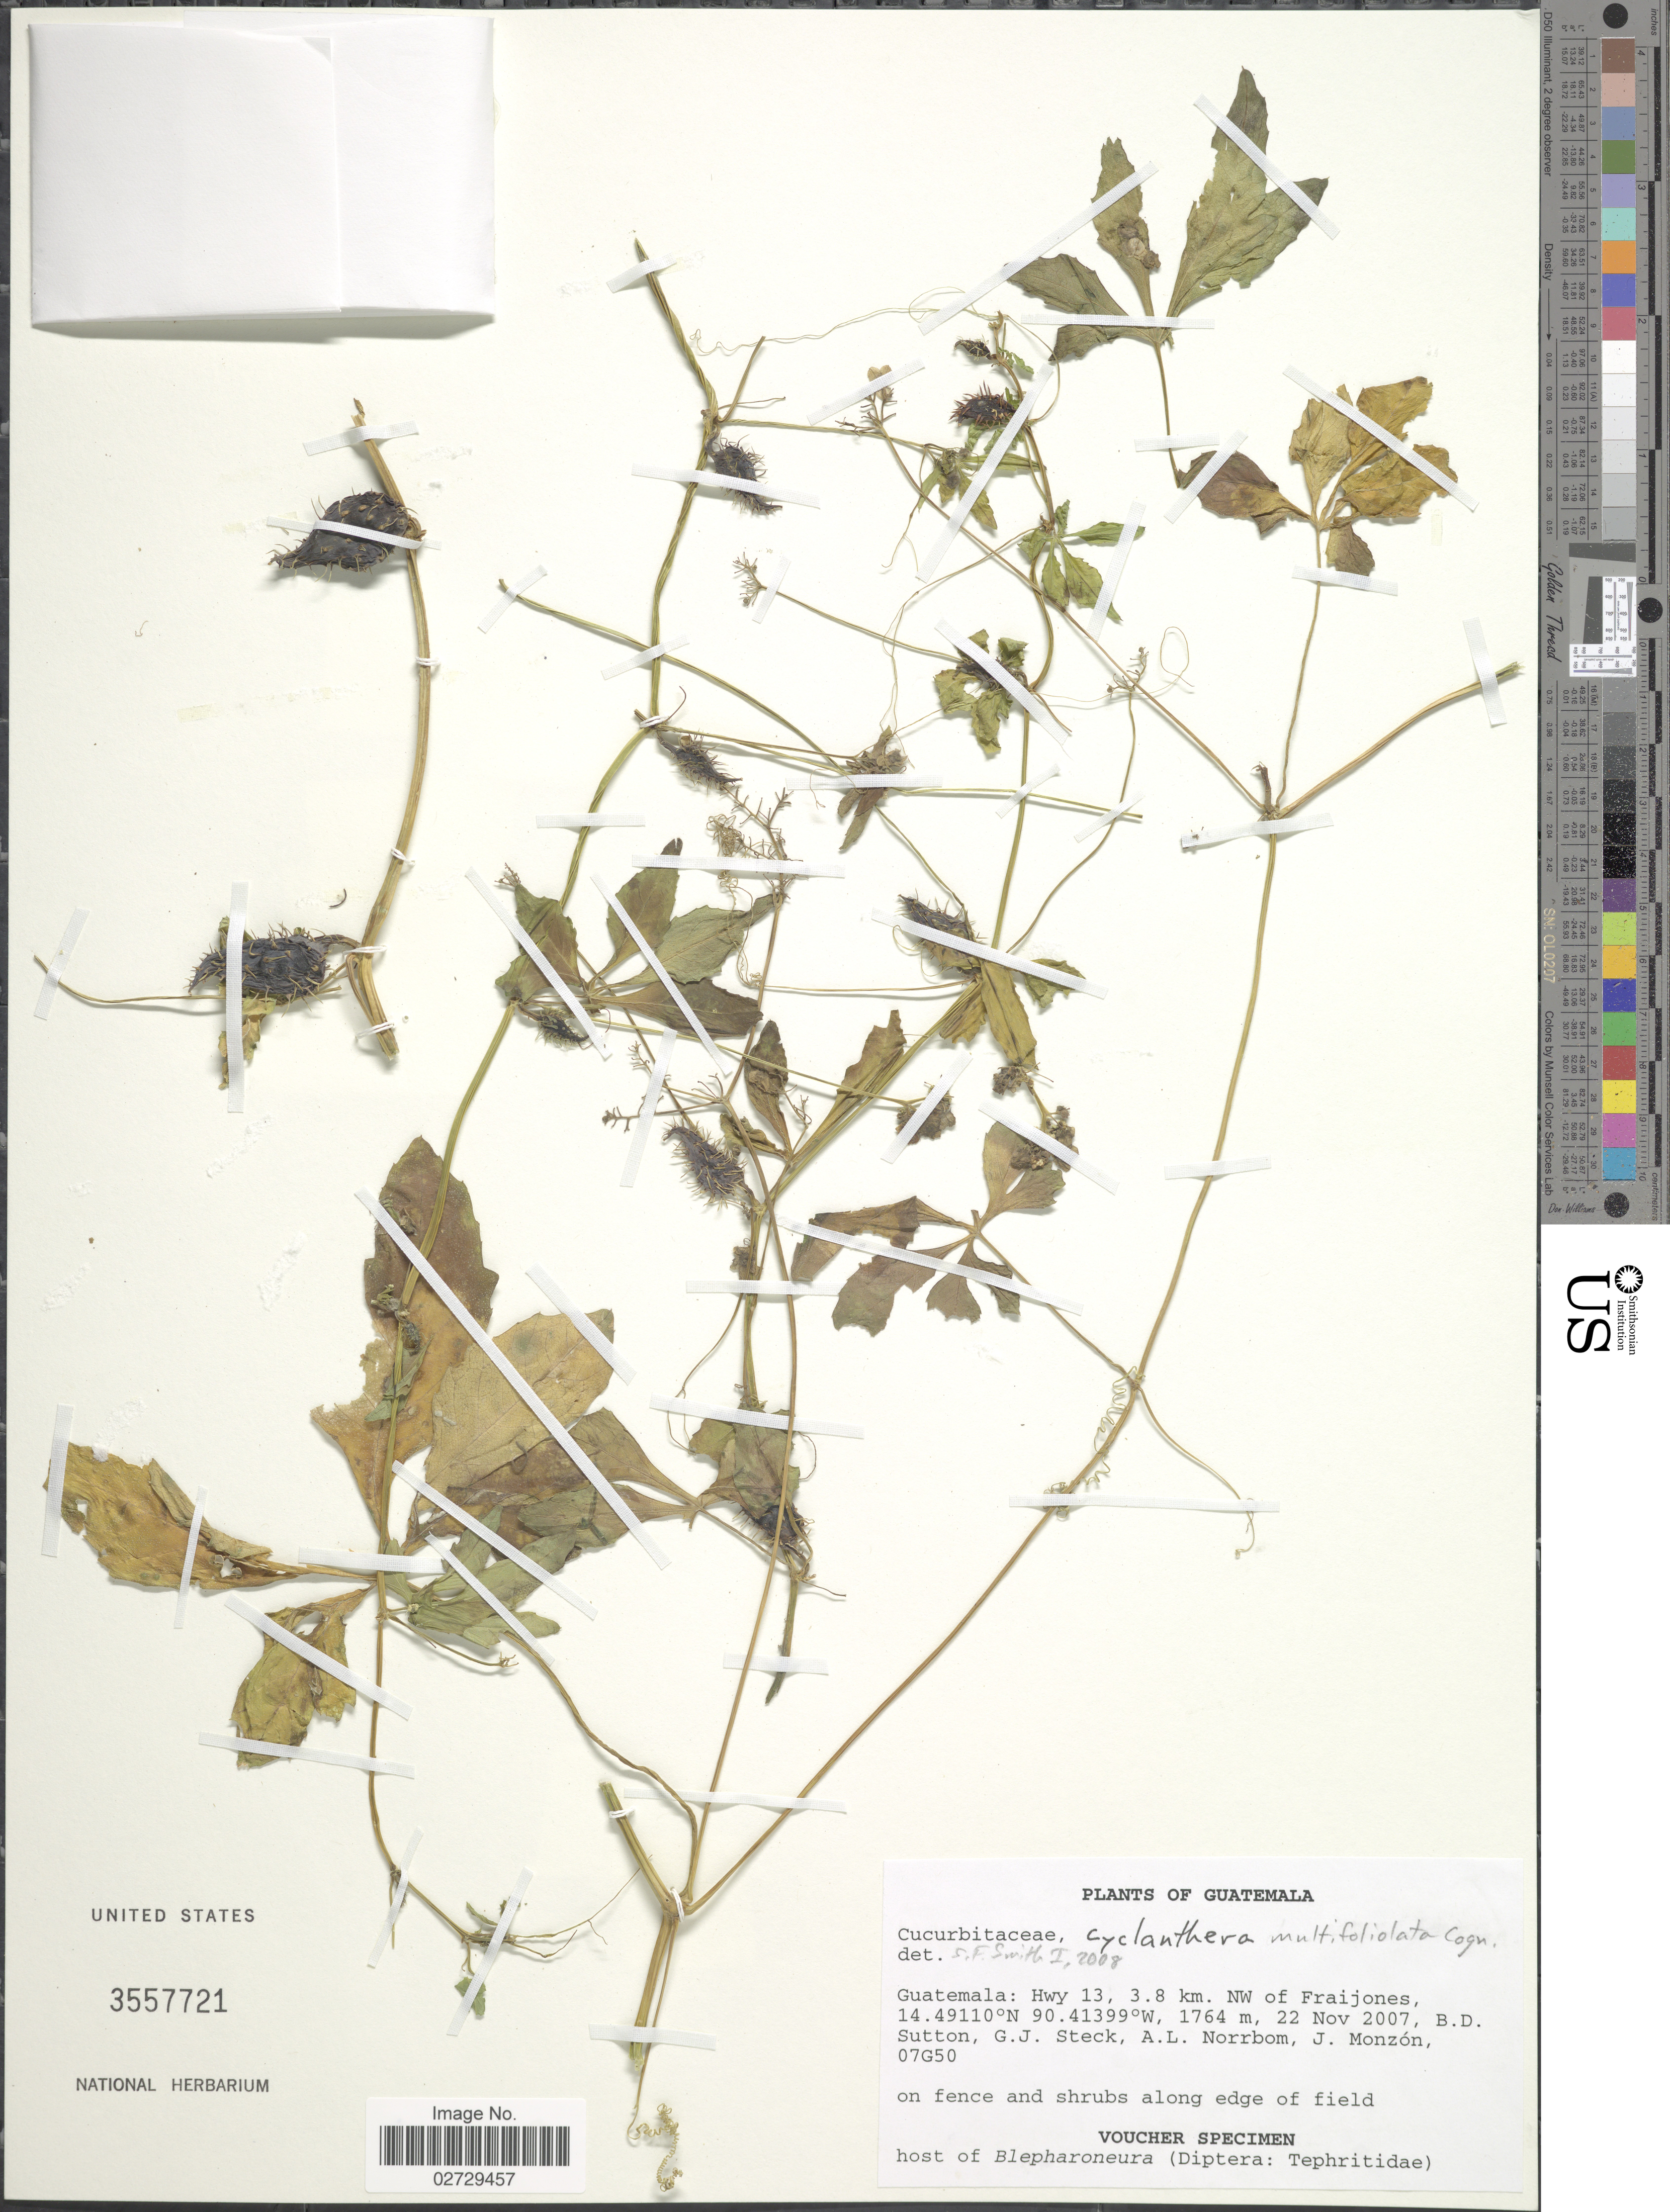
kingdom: Plantae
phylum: Tracheophyta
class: Magnoliopsida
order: Cucurbitales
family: Cucurbitaceae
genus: Cyclanthera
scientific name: Cyclanthera multifoliolata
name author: Cogn.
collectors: B. Sutton, G. Steck, A. L. Norrbom & J. Monzon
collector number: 07G50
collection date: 2007-11-22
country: Guatemala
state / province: Guatemala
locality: Hwy 13, 3.8 km. NW of Fraijones.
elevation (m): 1764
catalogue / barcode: US 3557721